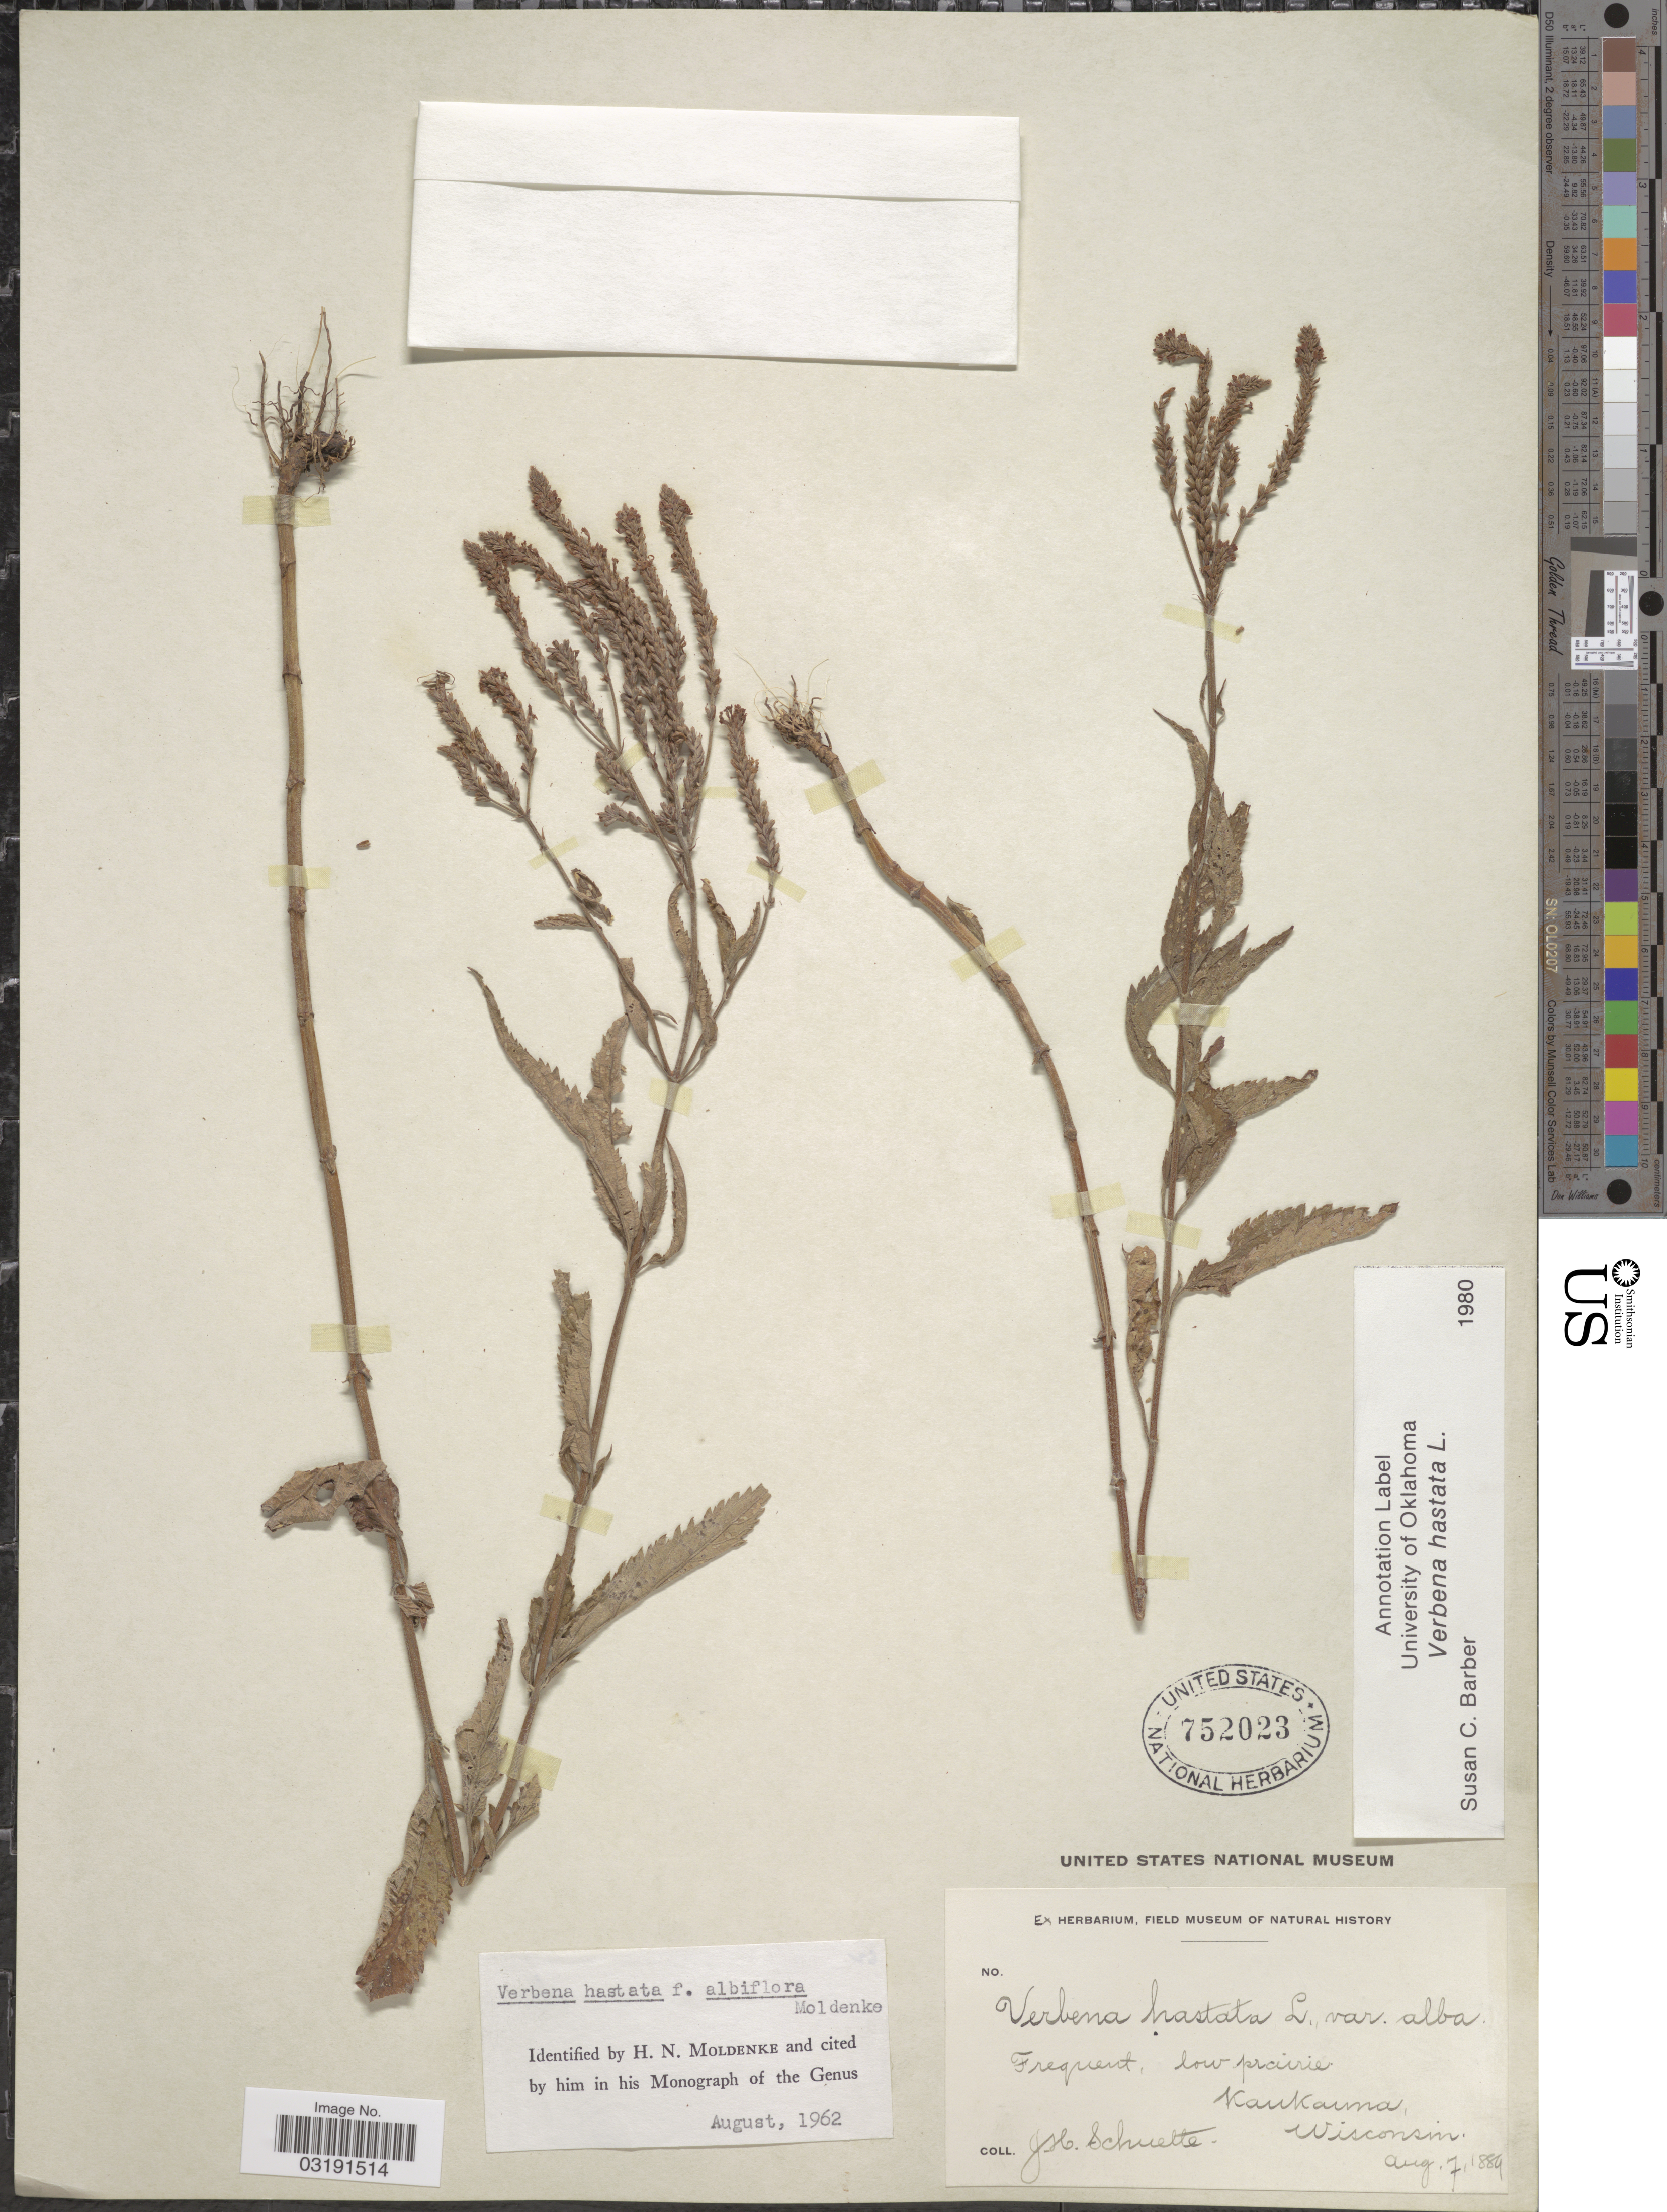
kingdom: Plantae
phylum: Tracheophyta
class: Magnoliopsida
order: Lamiales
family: Verbenaceae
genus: Verbena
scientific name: Verbena hastata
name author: L.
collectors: J. H. Schuette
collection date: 1889-08-07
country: United States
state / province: Wisconsin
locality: Kaukauna.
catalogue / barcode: US 752023